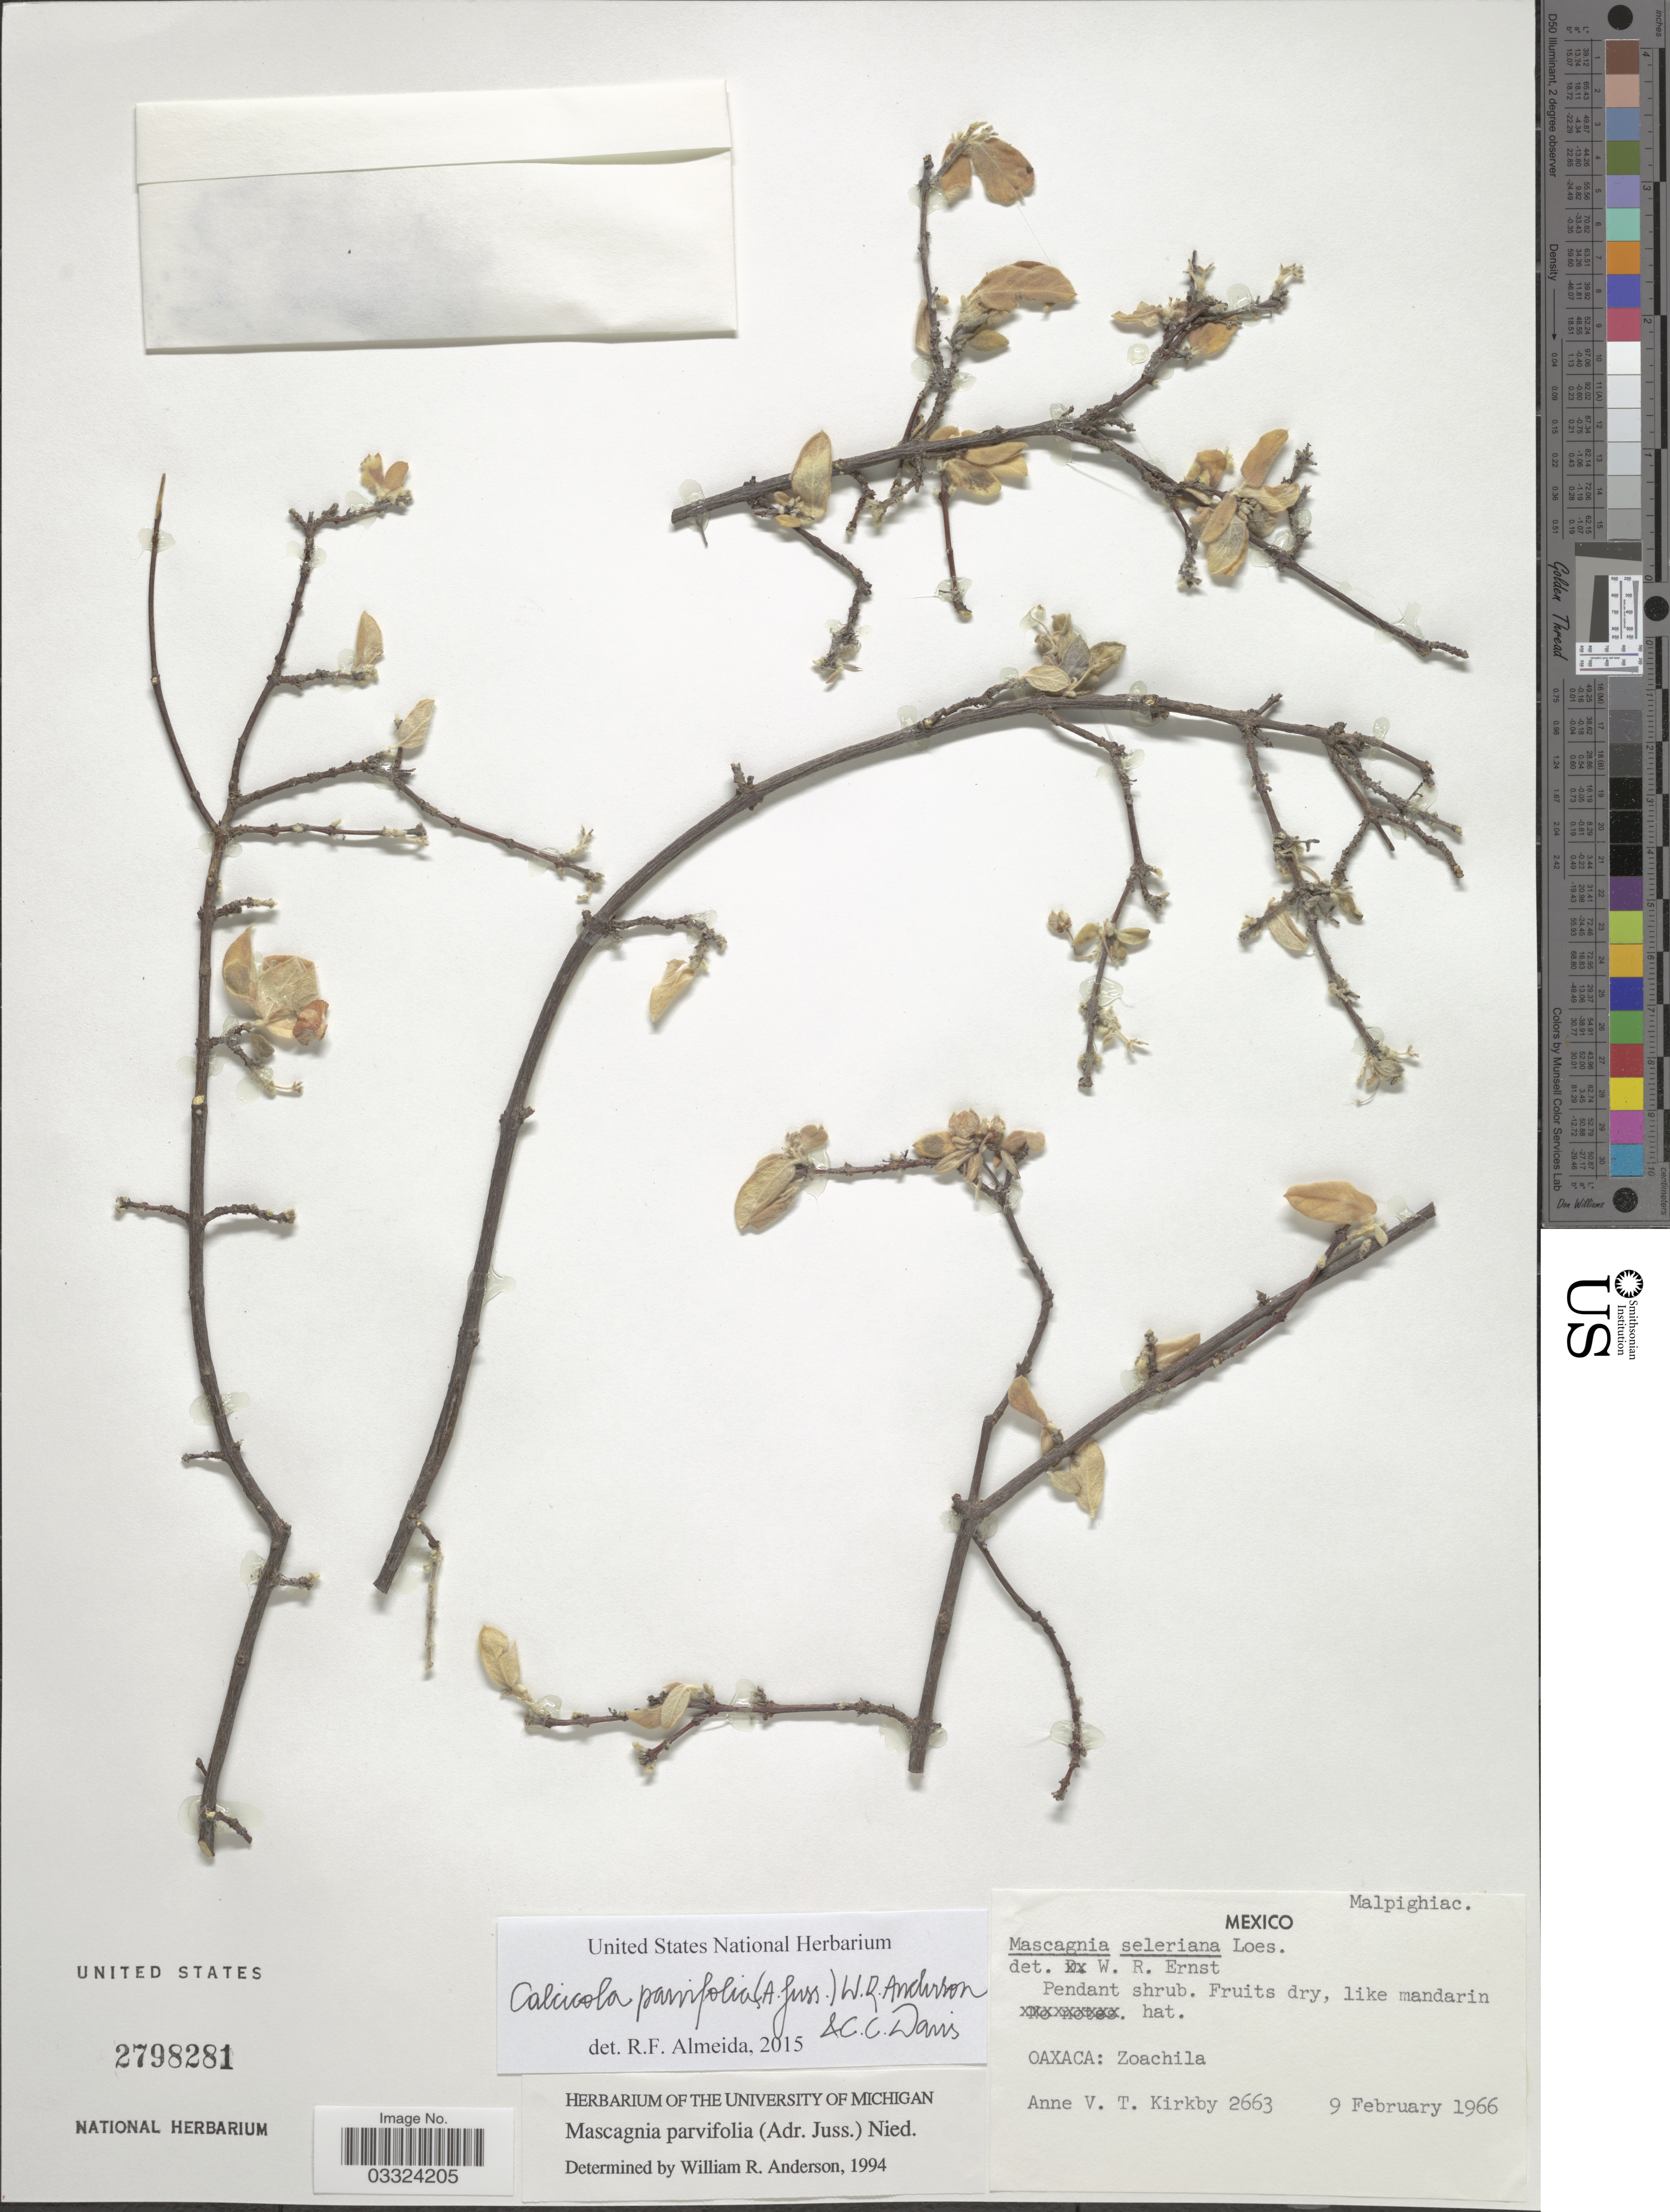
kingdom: Plantae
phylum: Tracheophyta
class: Magnoliopsida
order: Malpighiales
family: Malpighiaceae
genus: Calcicola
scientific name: Calcicola parvifolia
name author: (A. Juss.) W.R. Anderson & C. Davis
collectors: A. Kirkby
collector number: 2663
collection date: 1966-02-09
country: Mexico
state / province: Oaxaca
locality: Zoachila.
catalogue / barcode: US 2798281